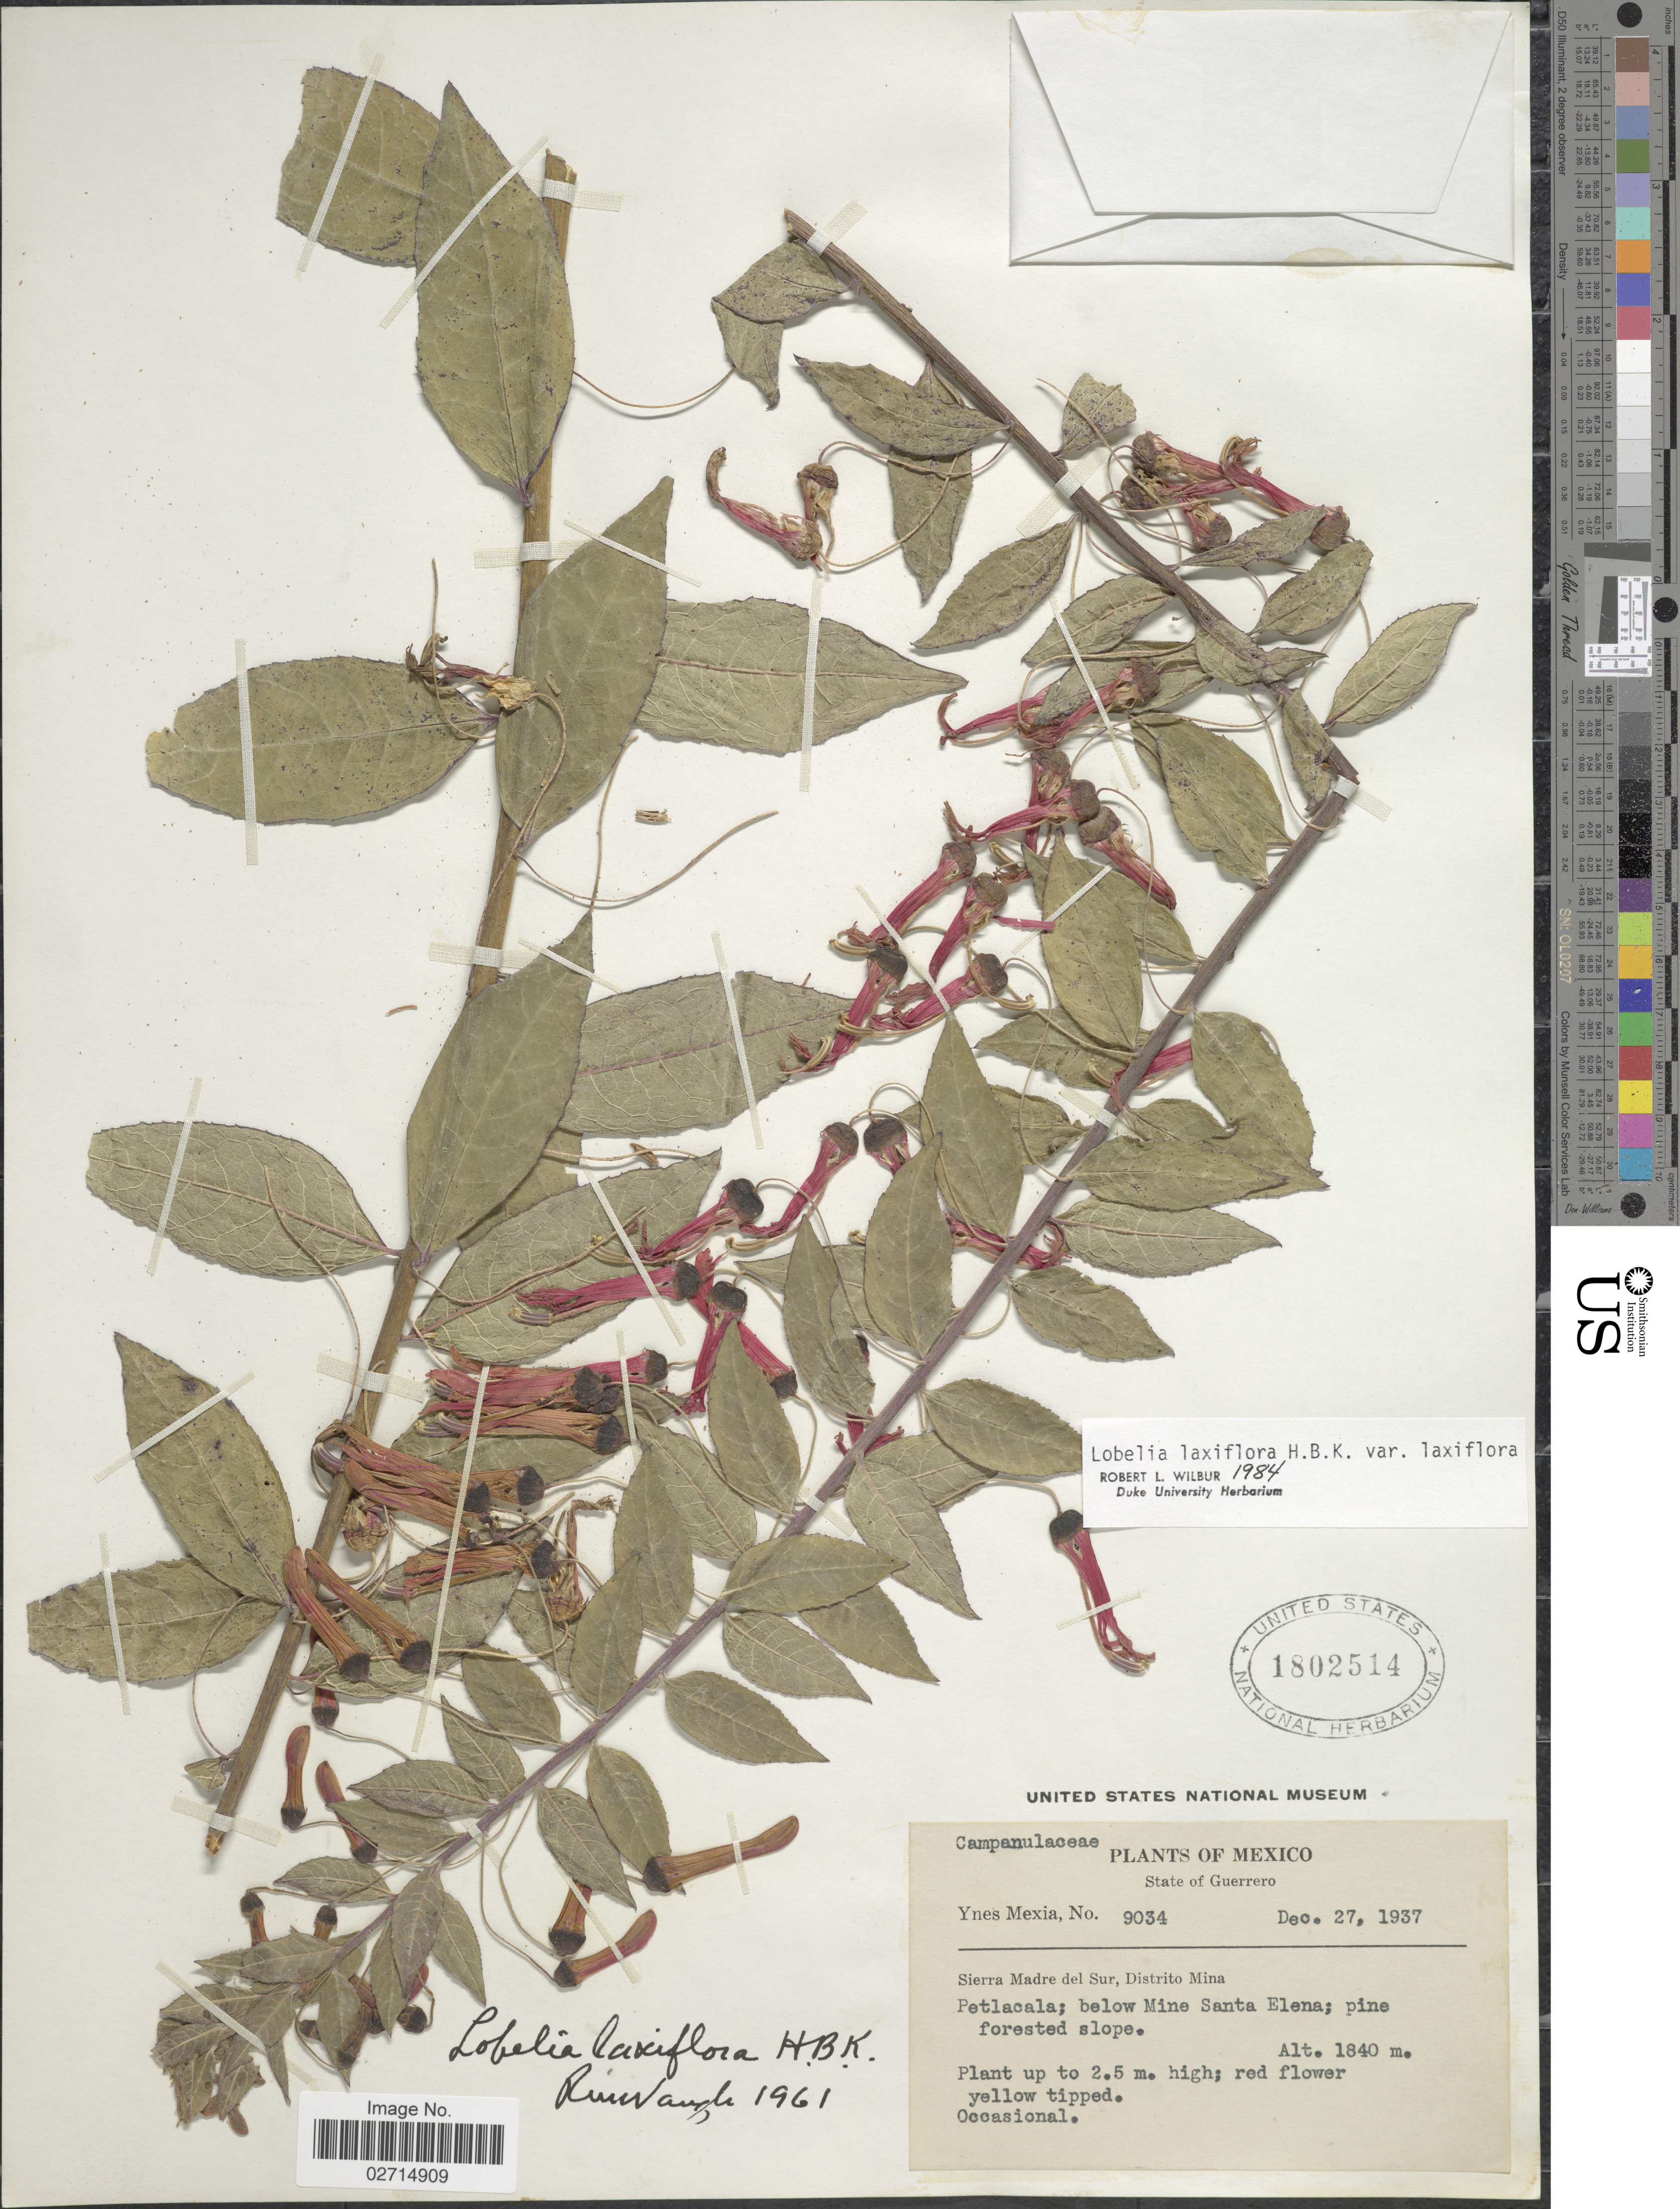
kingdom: Plantae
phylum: Tracheophyta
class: Magnoliopsida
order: Asterales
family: Campanulaceae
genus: Lobelia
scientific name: Lobelia laxiflora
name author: Kunth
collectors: Y. Mexia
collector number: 9034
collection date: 1937-12-27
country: Mexico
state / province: Guerrero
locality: State of Guerrero, Sierra Madre del Sur, Distrito Mina, Petlacala, below Mine Santa Elena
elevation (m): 1840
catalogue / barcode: US 1802514